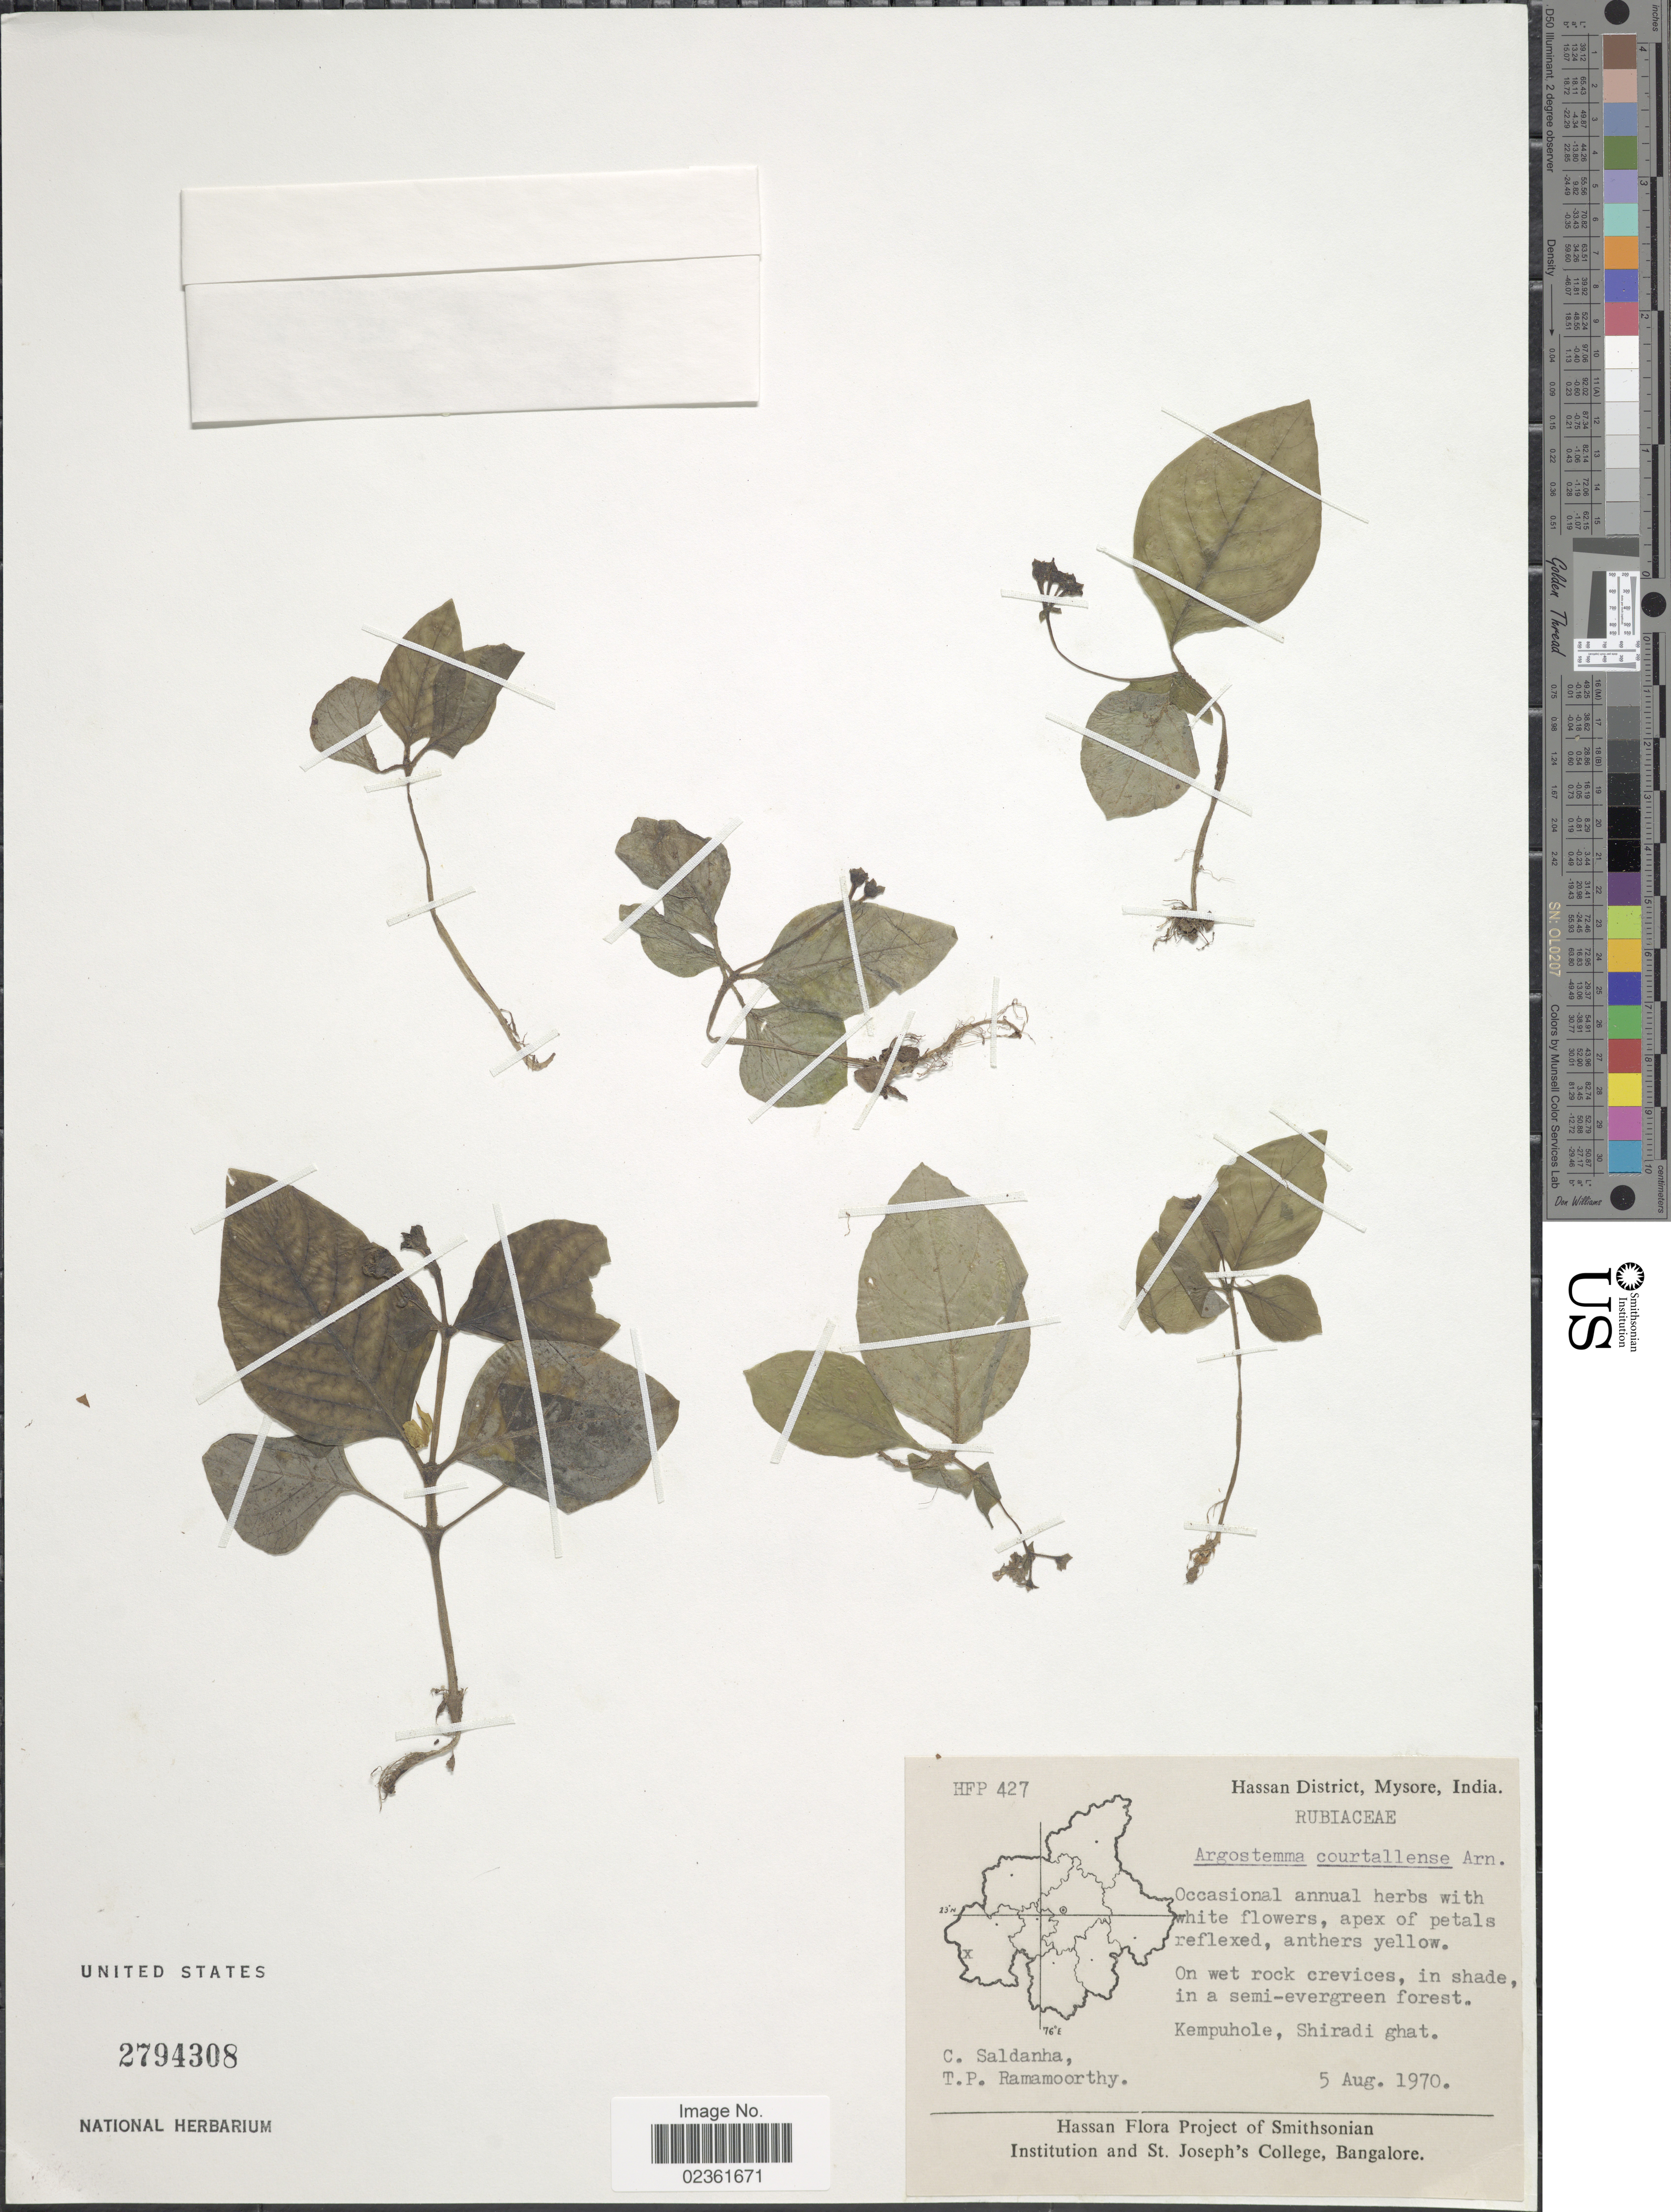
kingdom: Plantae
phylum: Tracheophyta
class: Magnoliopsida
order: Gentianales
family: Rubiaceae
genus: Argostemma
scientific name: Argostemma courtallense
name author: Arn.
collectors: C. Saldanha & T. P. Ramamoorthy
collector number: HFP 427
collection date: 1970-08-05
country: India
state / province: Karnataka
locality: Hassan District, Mysore, Kempuhole, Shiradi ghat.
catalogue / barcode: US 2794308